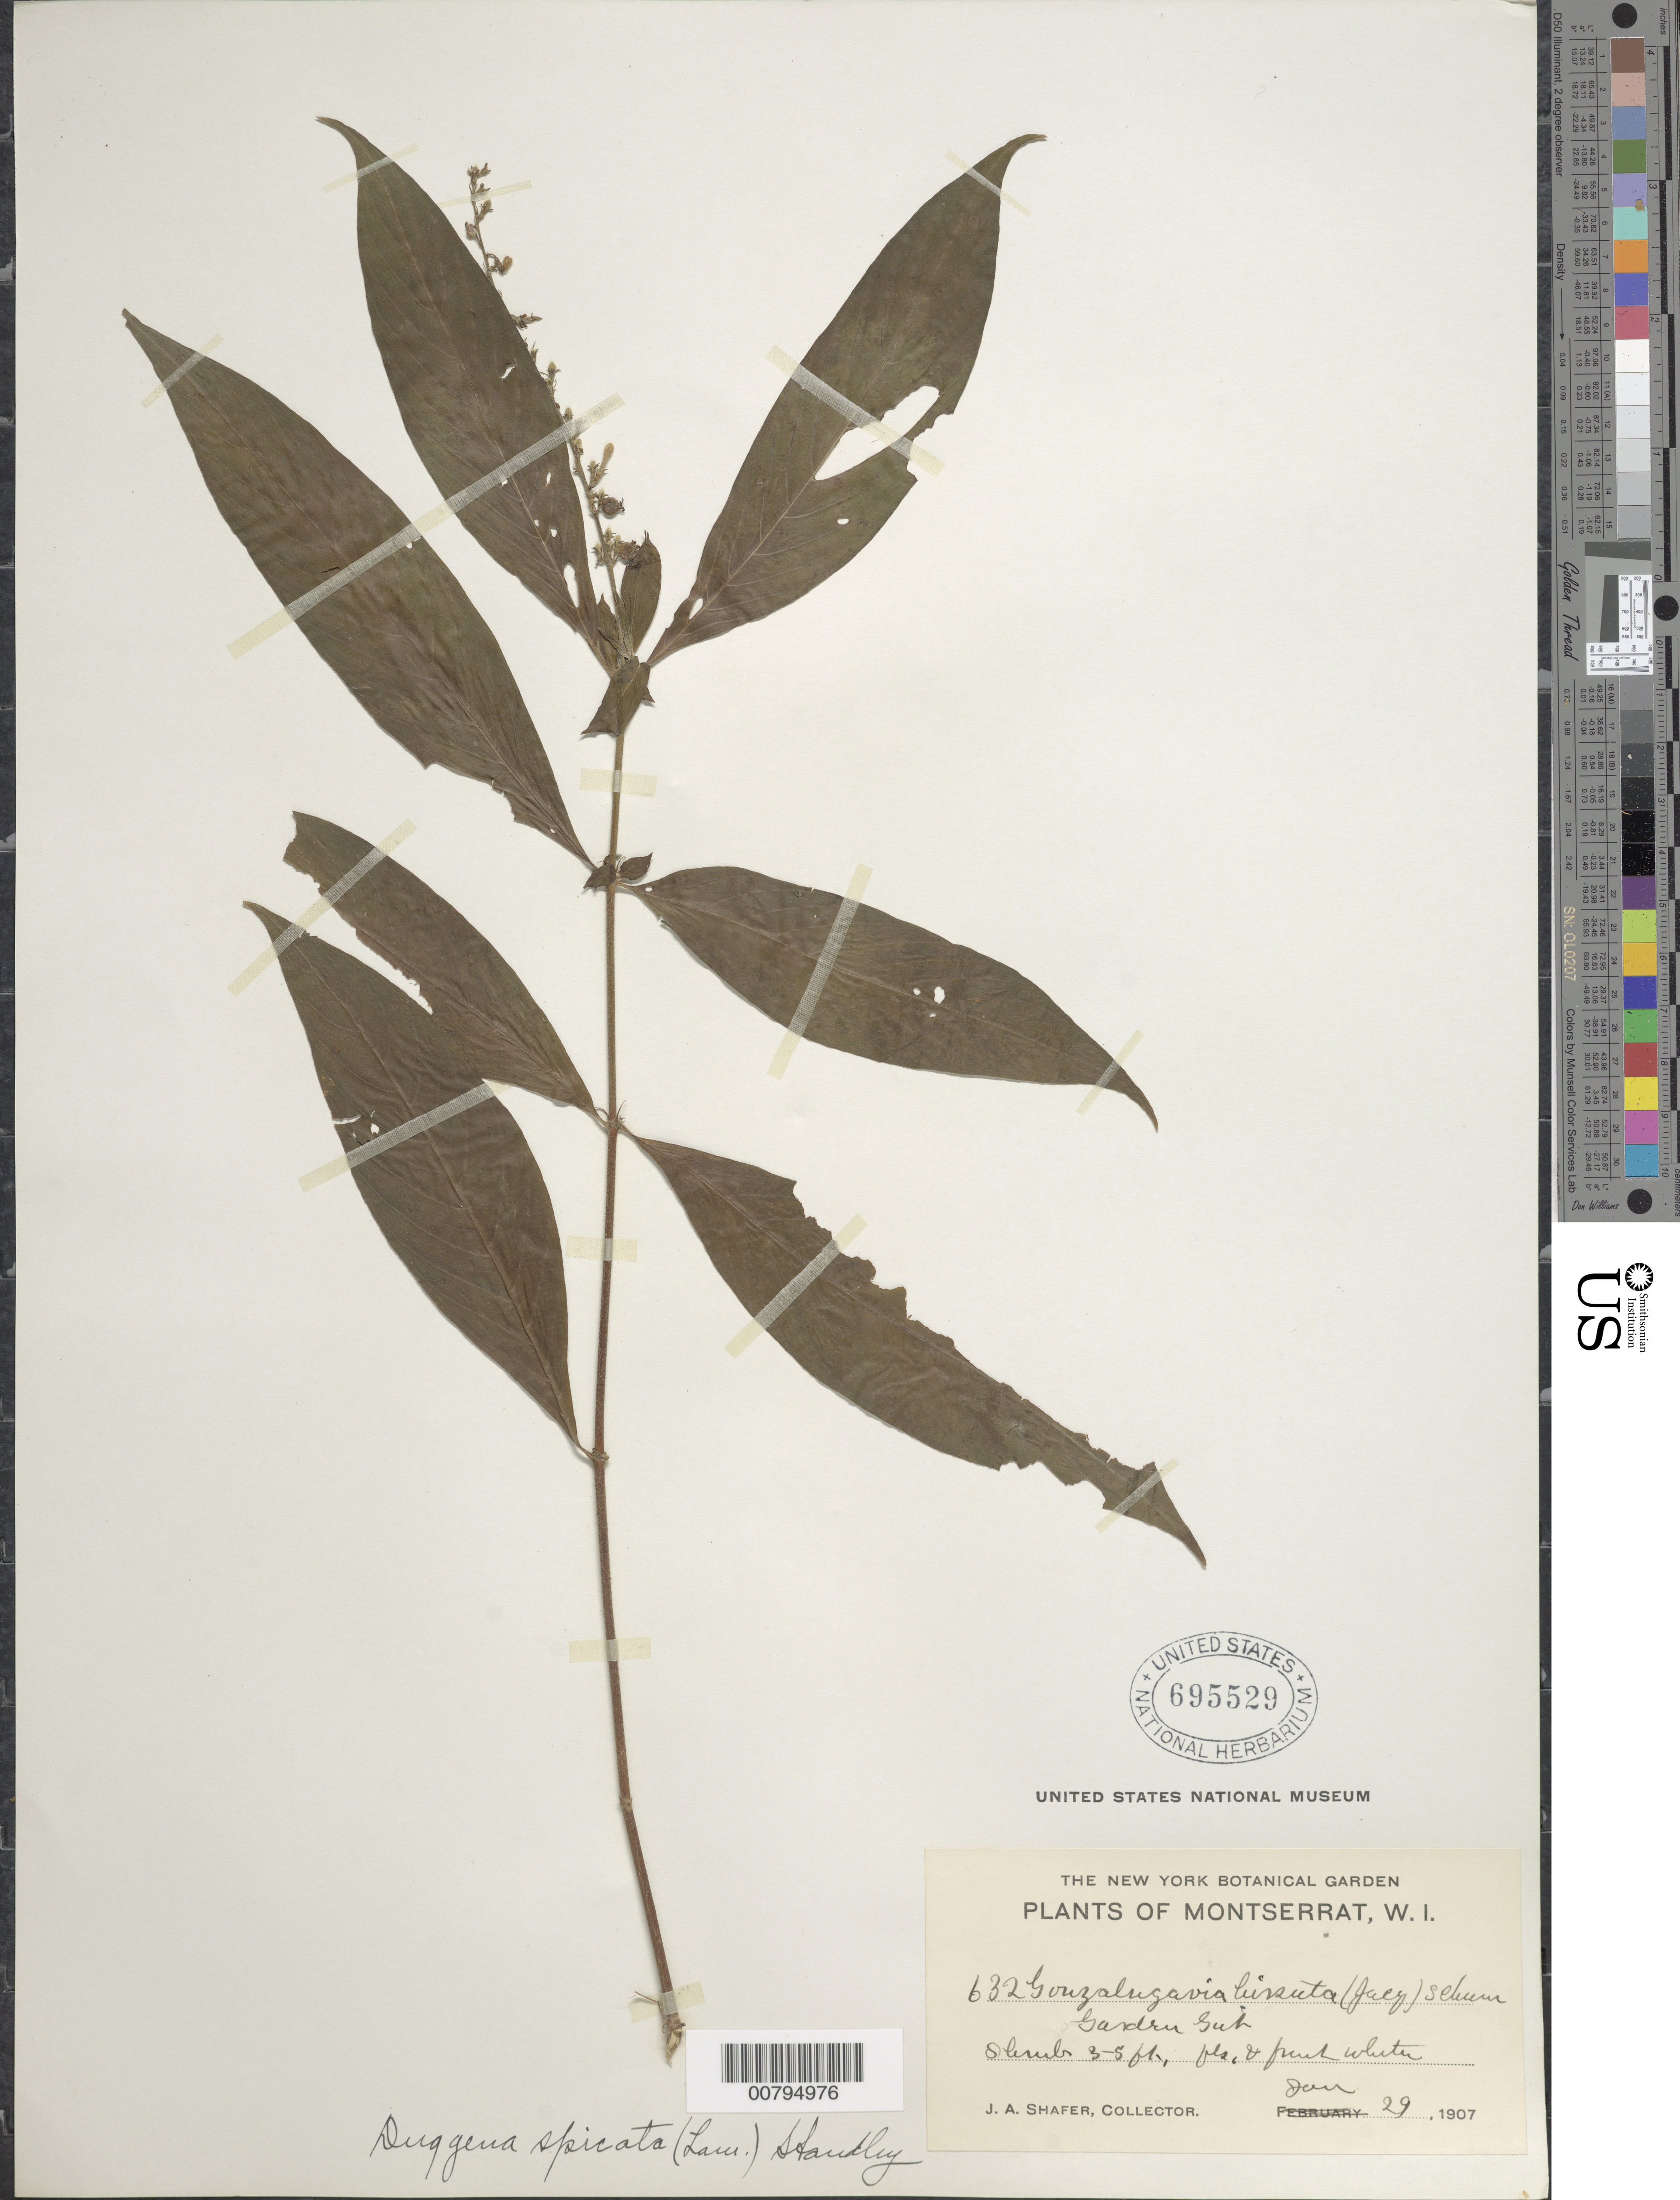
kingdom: Plantae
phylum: Tracheophyta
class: Magnoliopsida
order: Gentianales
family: Rubiaceae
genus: Gonzalagunia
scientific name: Gonzalagunia hirsuta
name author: Schum.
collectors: J. A. Shafer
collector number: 632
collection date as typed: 29 Jan 1907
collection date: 1907-01-29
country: Montserrat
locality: Garden Gut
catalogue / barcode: US 695529